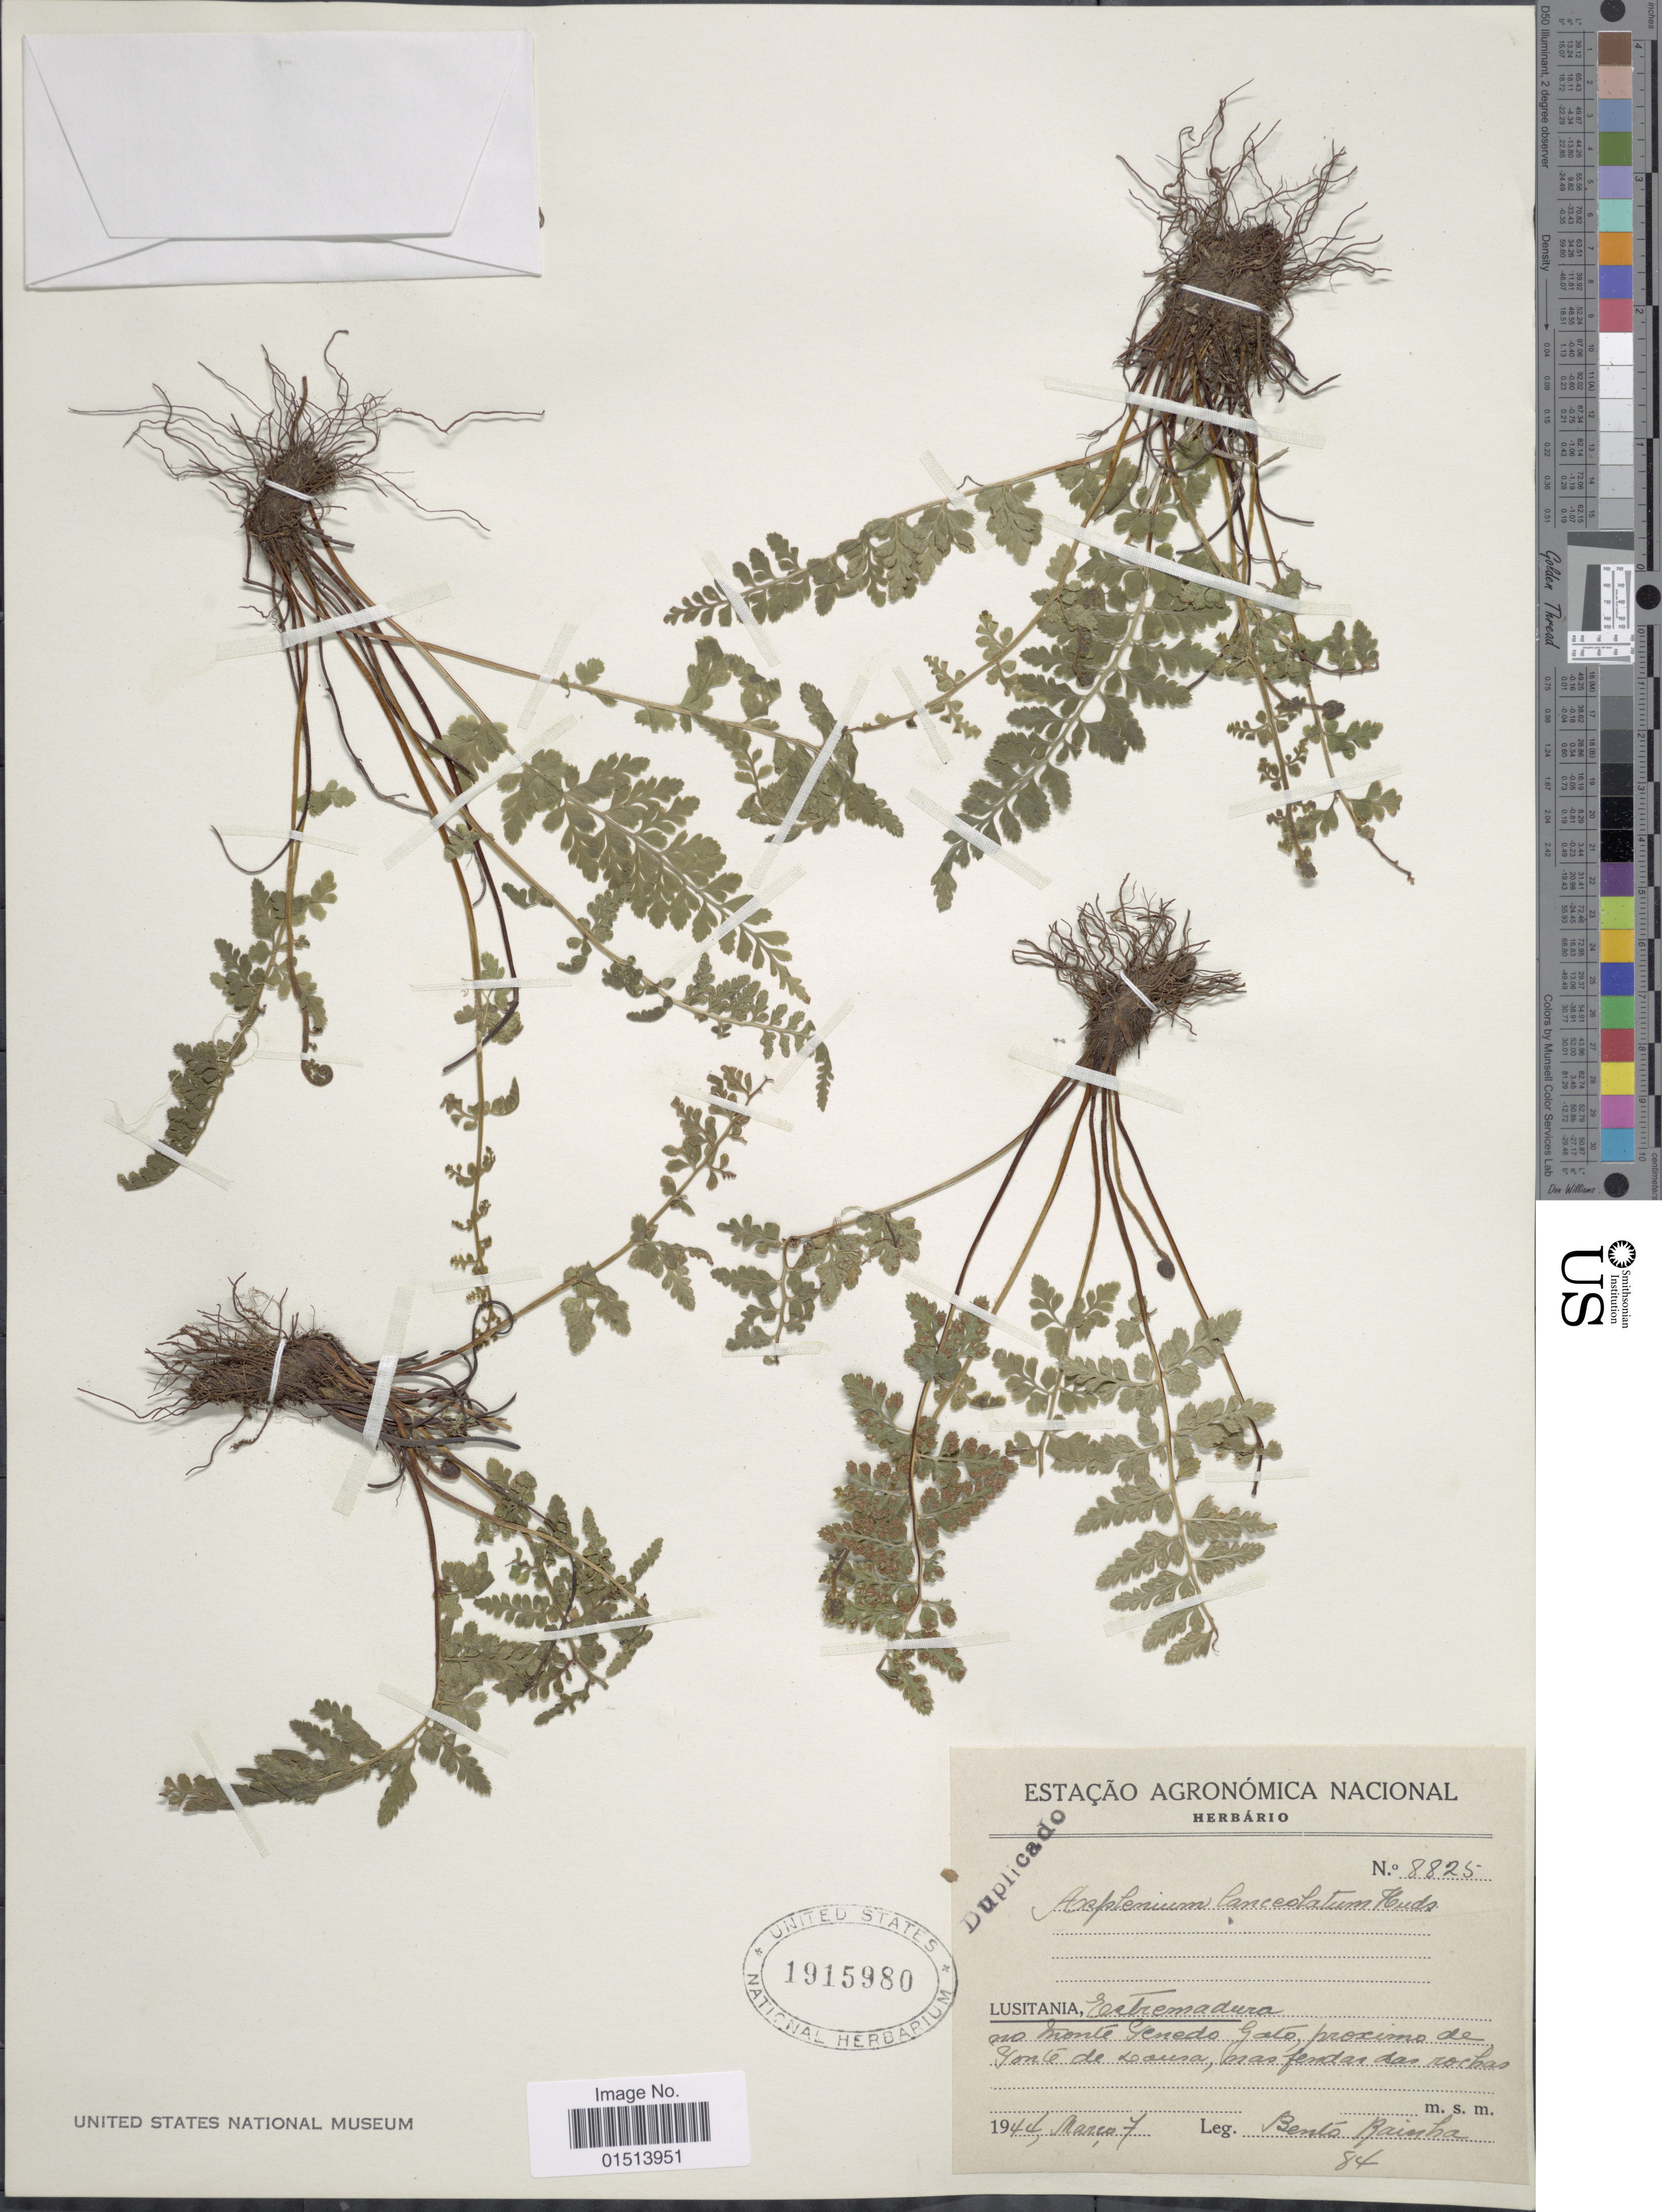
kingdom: Plantae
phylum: Tracheophyta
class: Polypodiopsida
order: Polypodiales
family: Aspleniaceae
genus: Asplenium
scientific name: Asplenium obovatum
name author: Viv.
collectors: B. Rainha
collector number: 84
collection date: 1944-03-07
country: Portugal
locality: Lusitania, Estremadura, and monte Genedo Gato, proximo de Gonte de Lausa, mas fendar dan rochas [interpreted]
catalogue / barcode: US 1915980